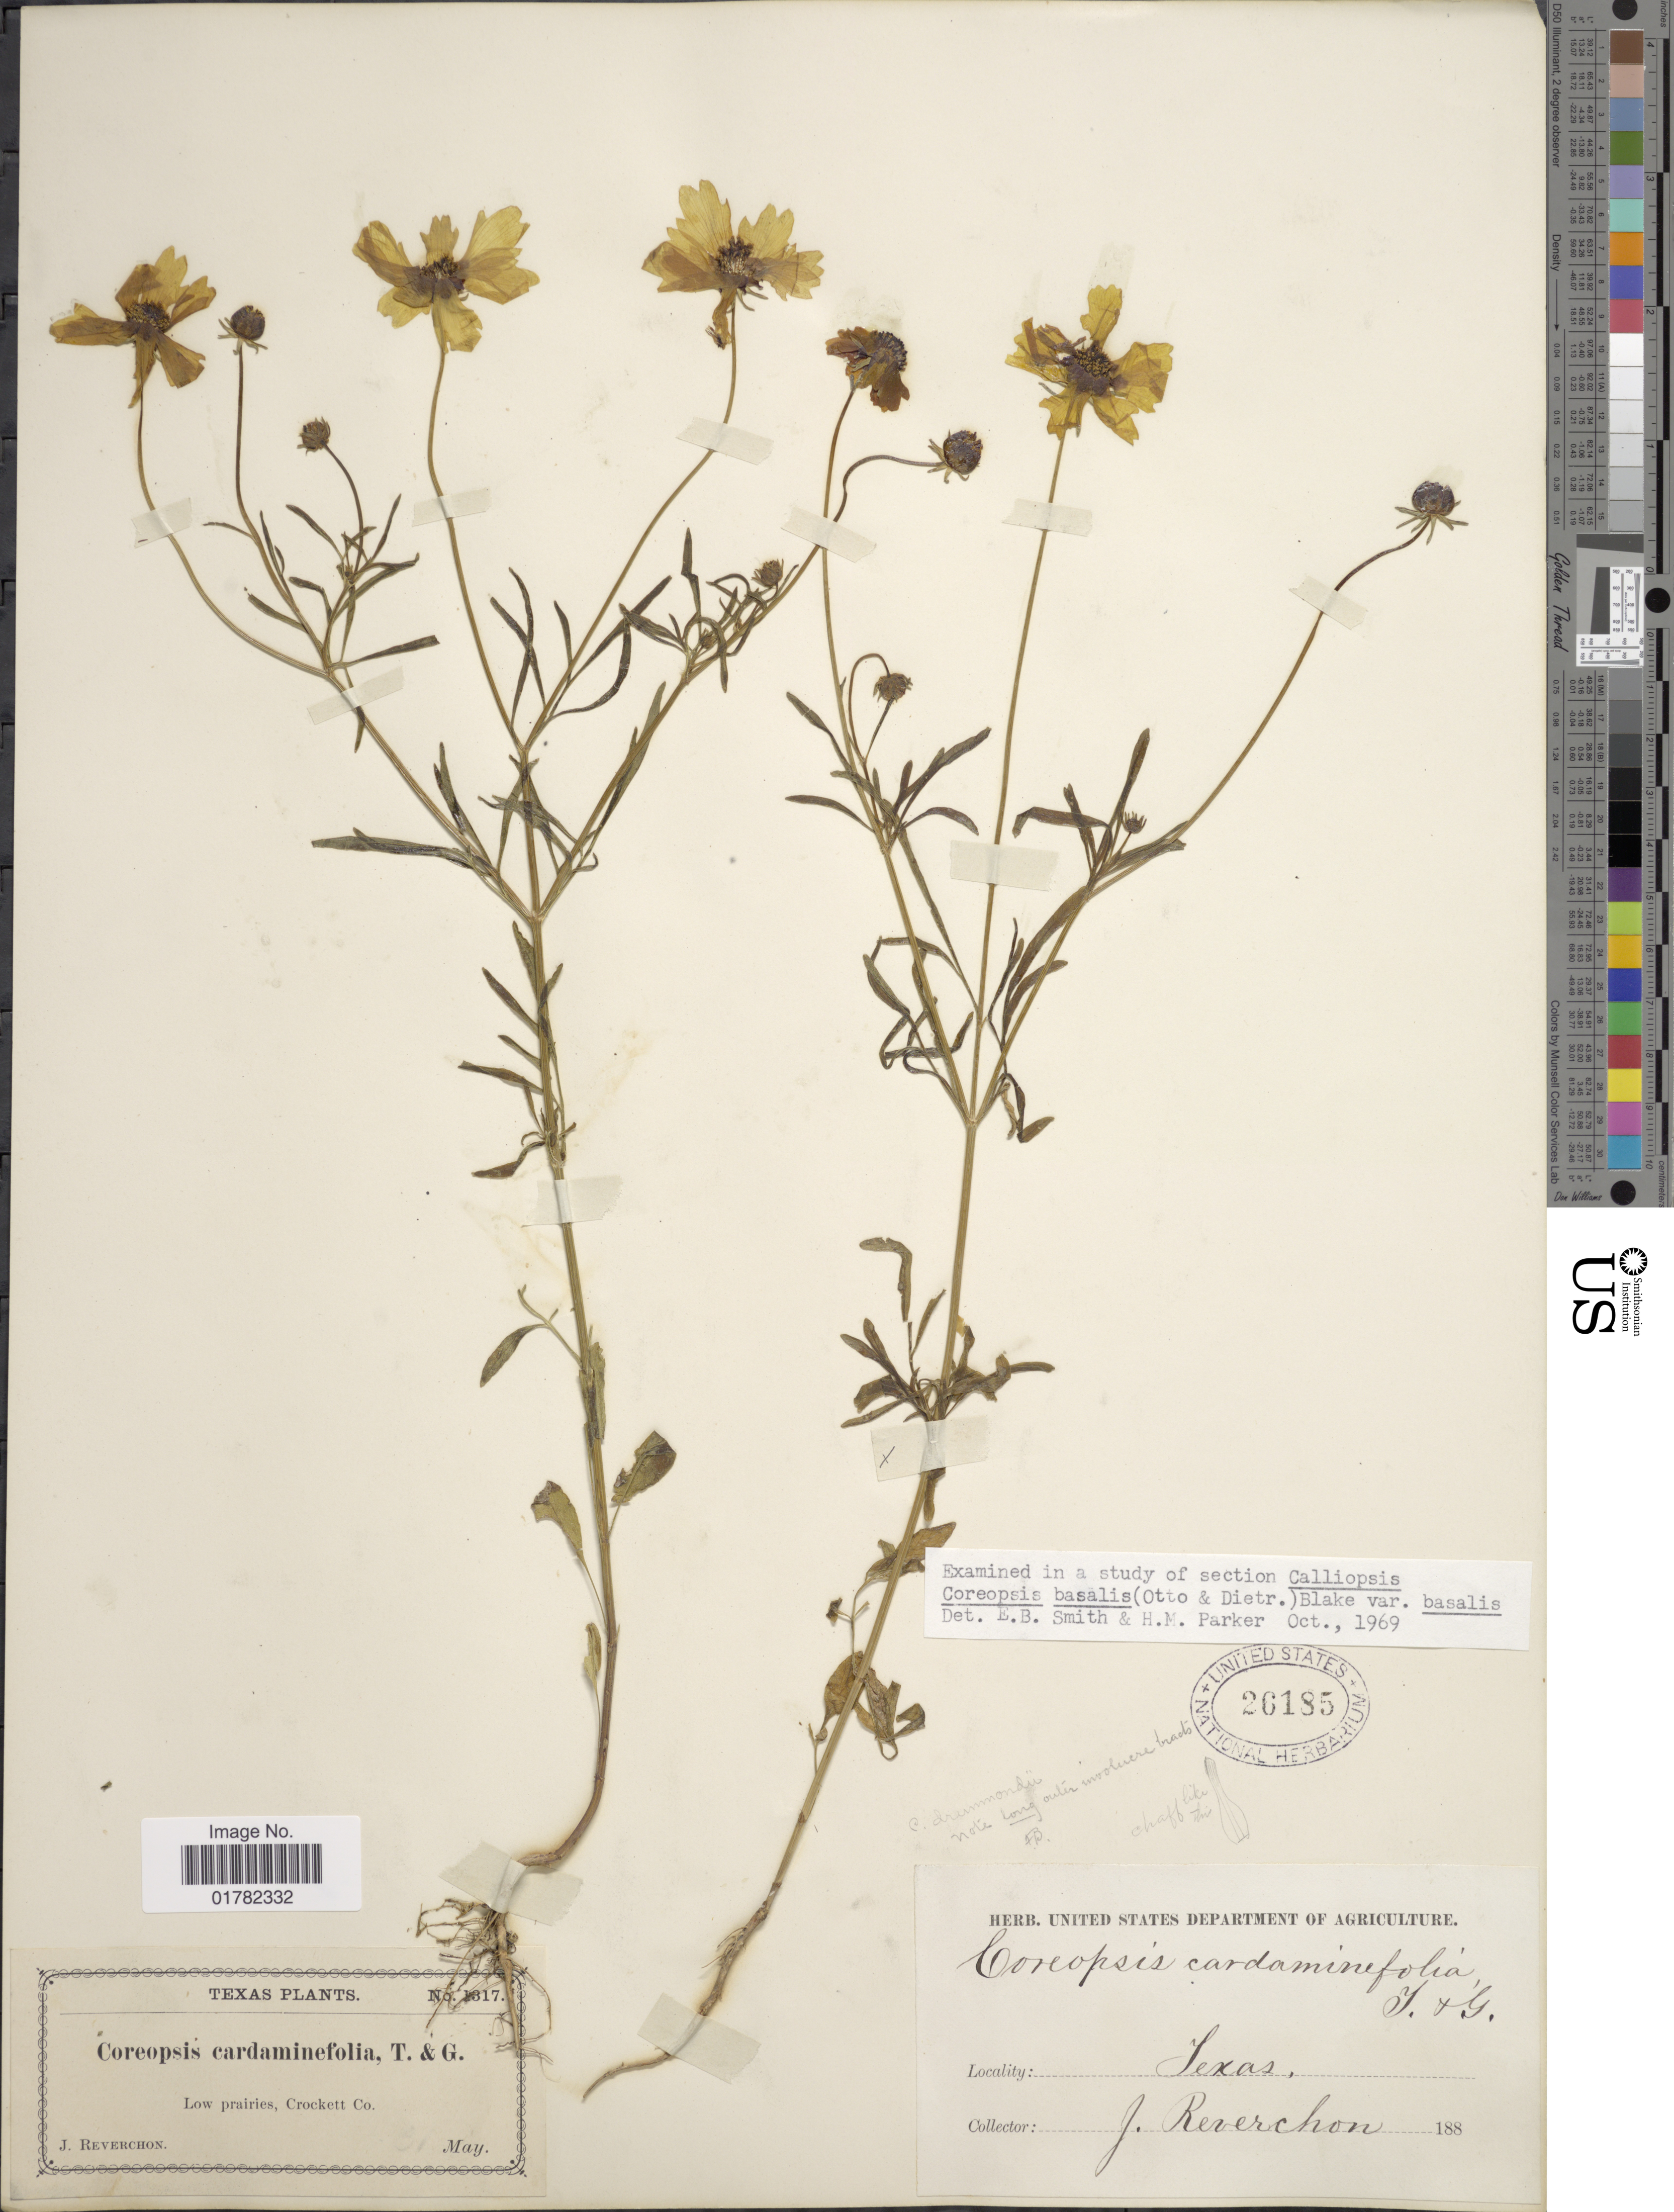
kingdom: Plantae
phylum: Tracheophyta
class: Magnoliopsida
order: Asterales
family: Asteraceae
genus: Coreopsis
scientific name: Coreopsis basalis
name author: S.F. Blake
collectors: J. Reverchon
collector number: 1317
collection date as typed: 188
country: United States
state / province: Texas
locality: Low prairies, Crockett Co.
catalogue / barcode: US 26185